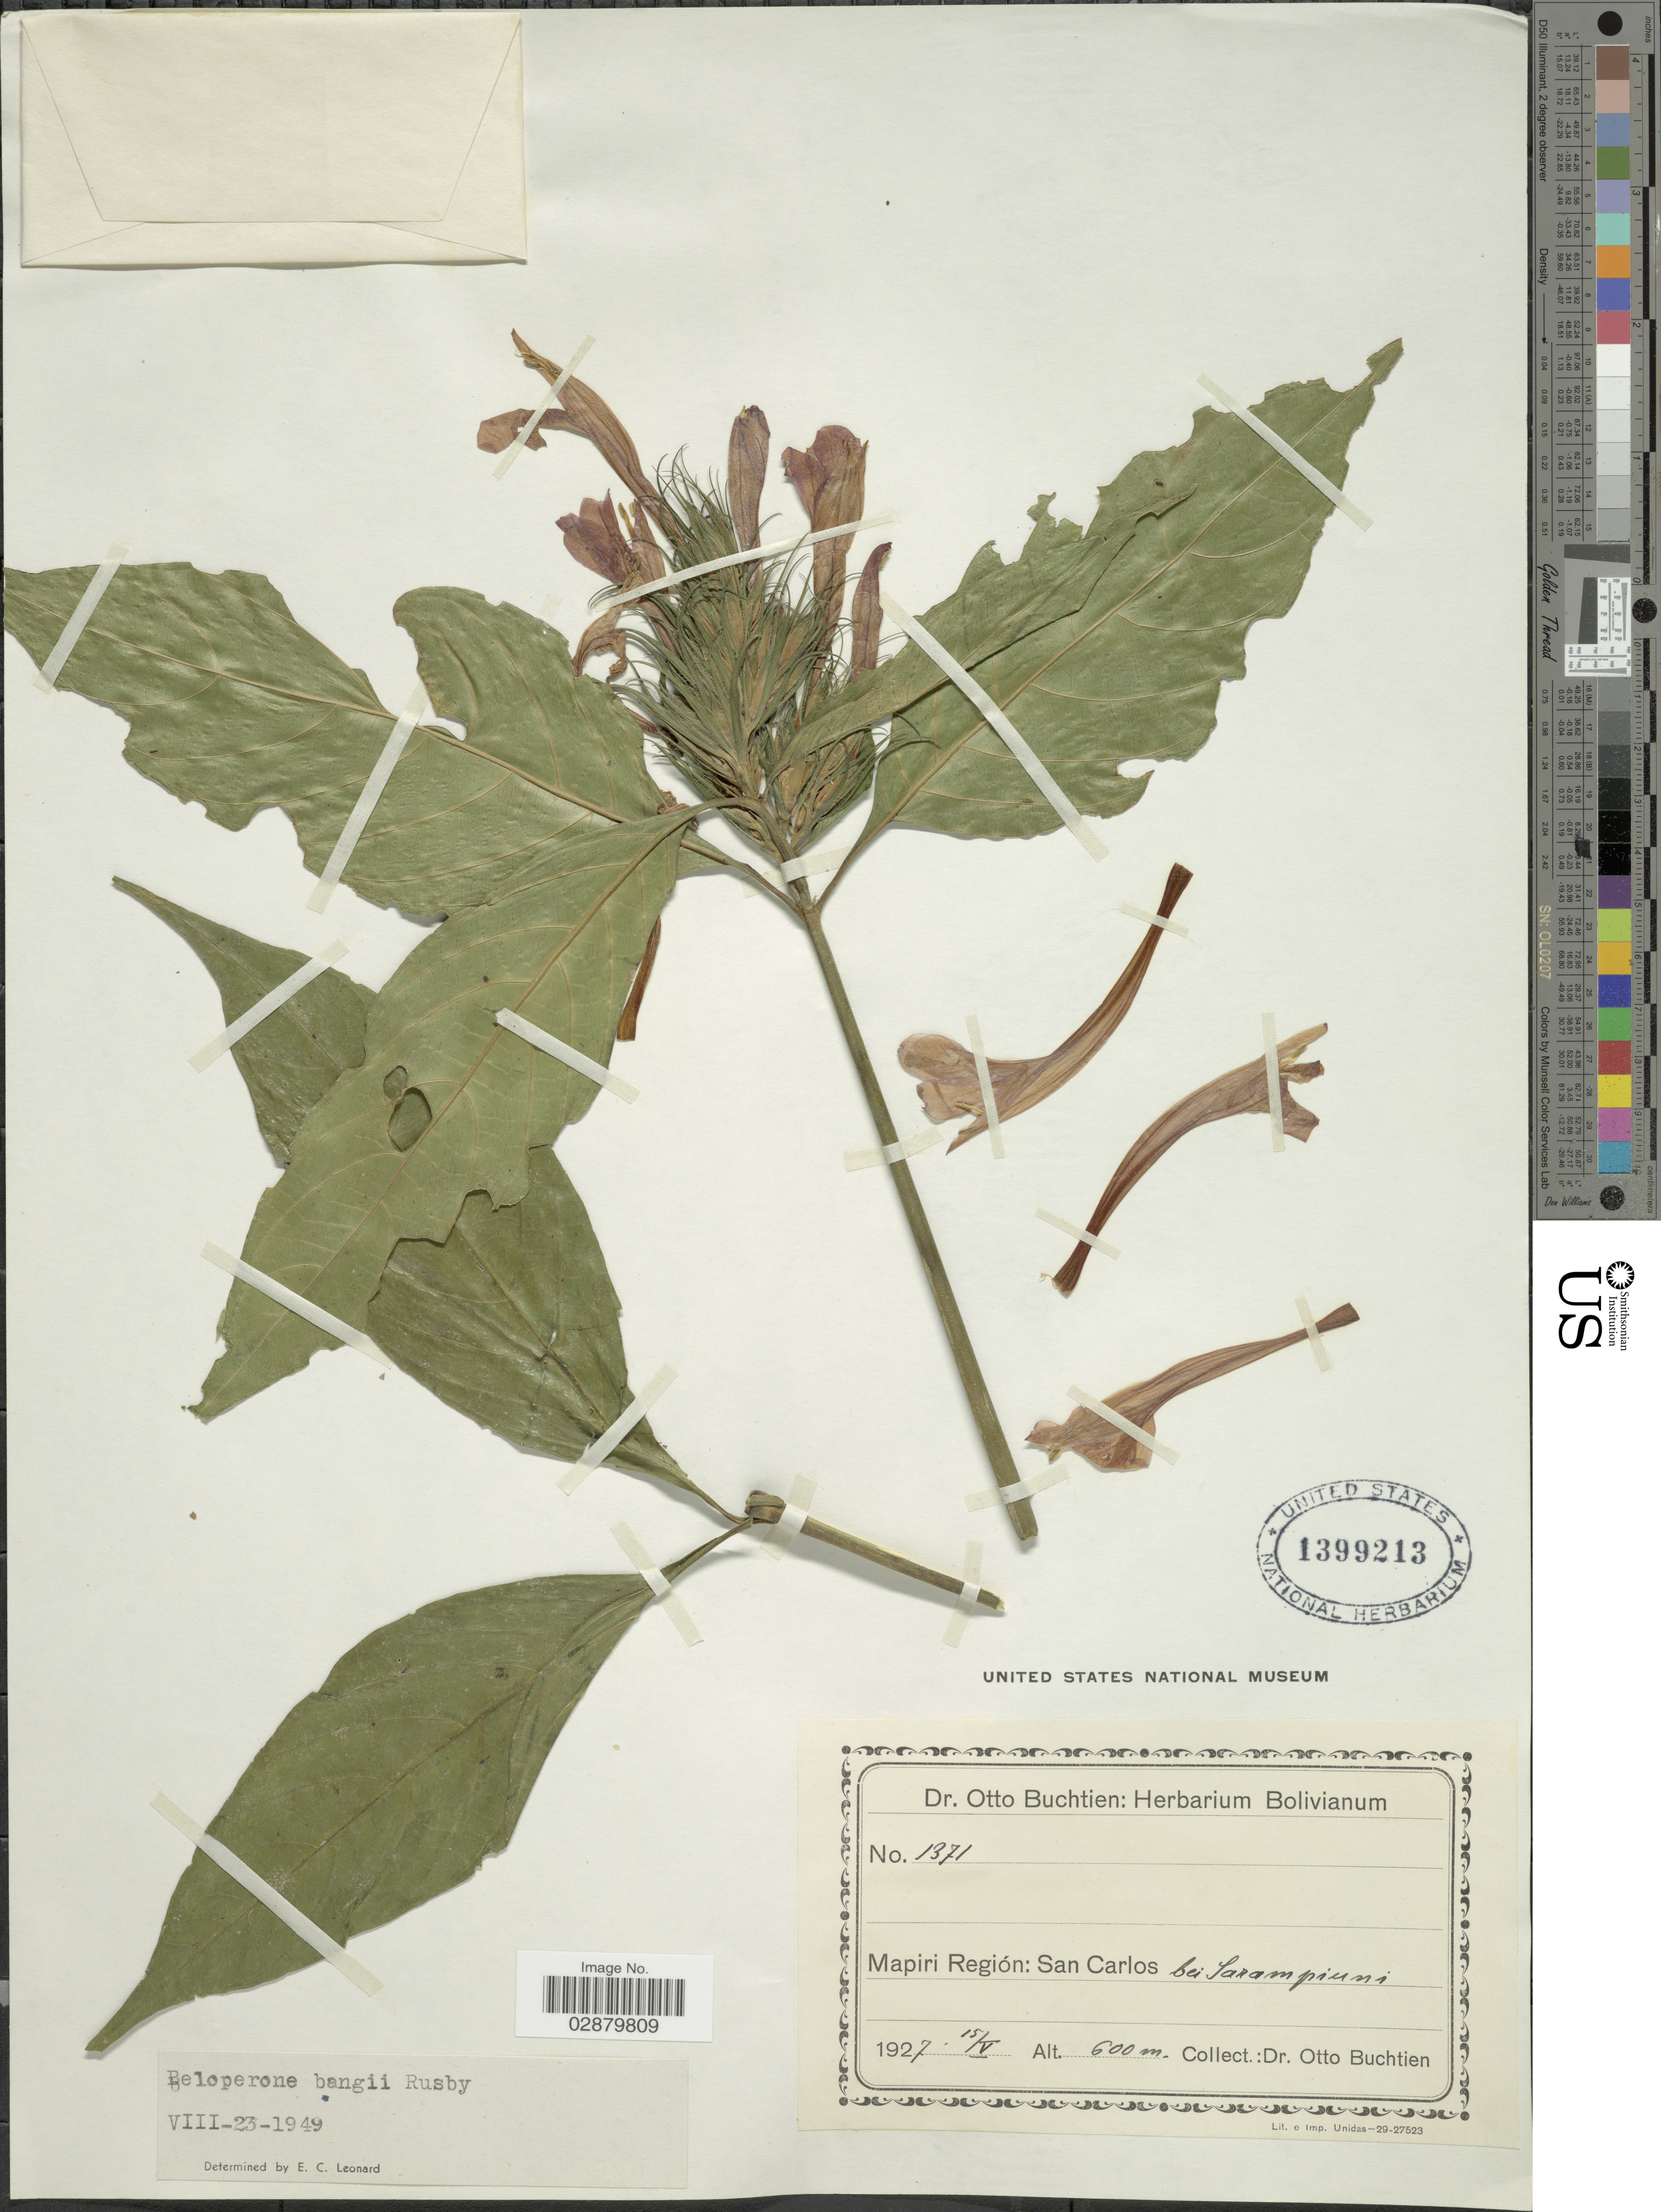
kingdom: Plantae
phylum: Tracheophyta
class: Magnoliopsida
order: Lamiales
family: Acanthaceae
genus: Justicia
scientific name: Justicia miguelii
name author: V.A.W. Graham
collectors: O. Buchtien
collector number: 1371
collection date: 1927-05-15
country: Bolivia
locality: Mapiri Región: San Carlos bei Sarampiuni.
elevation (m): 600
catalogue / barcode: US 1399213